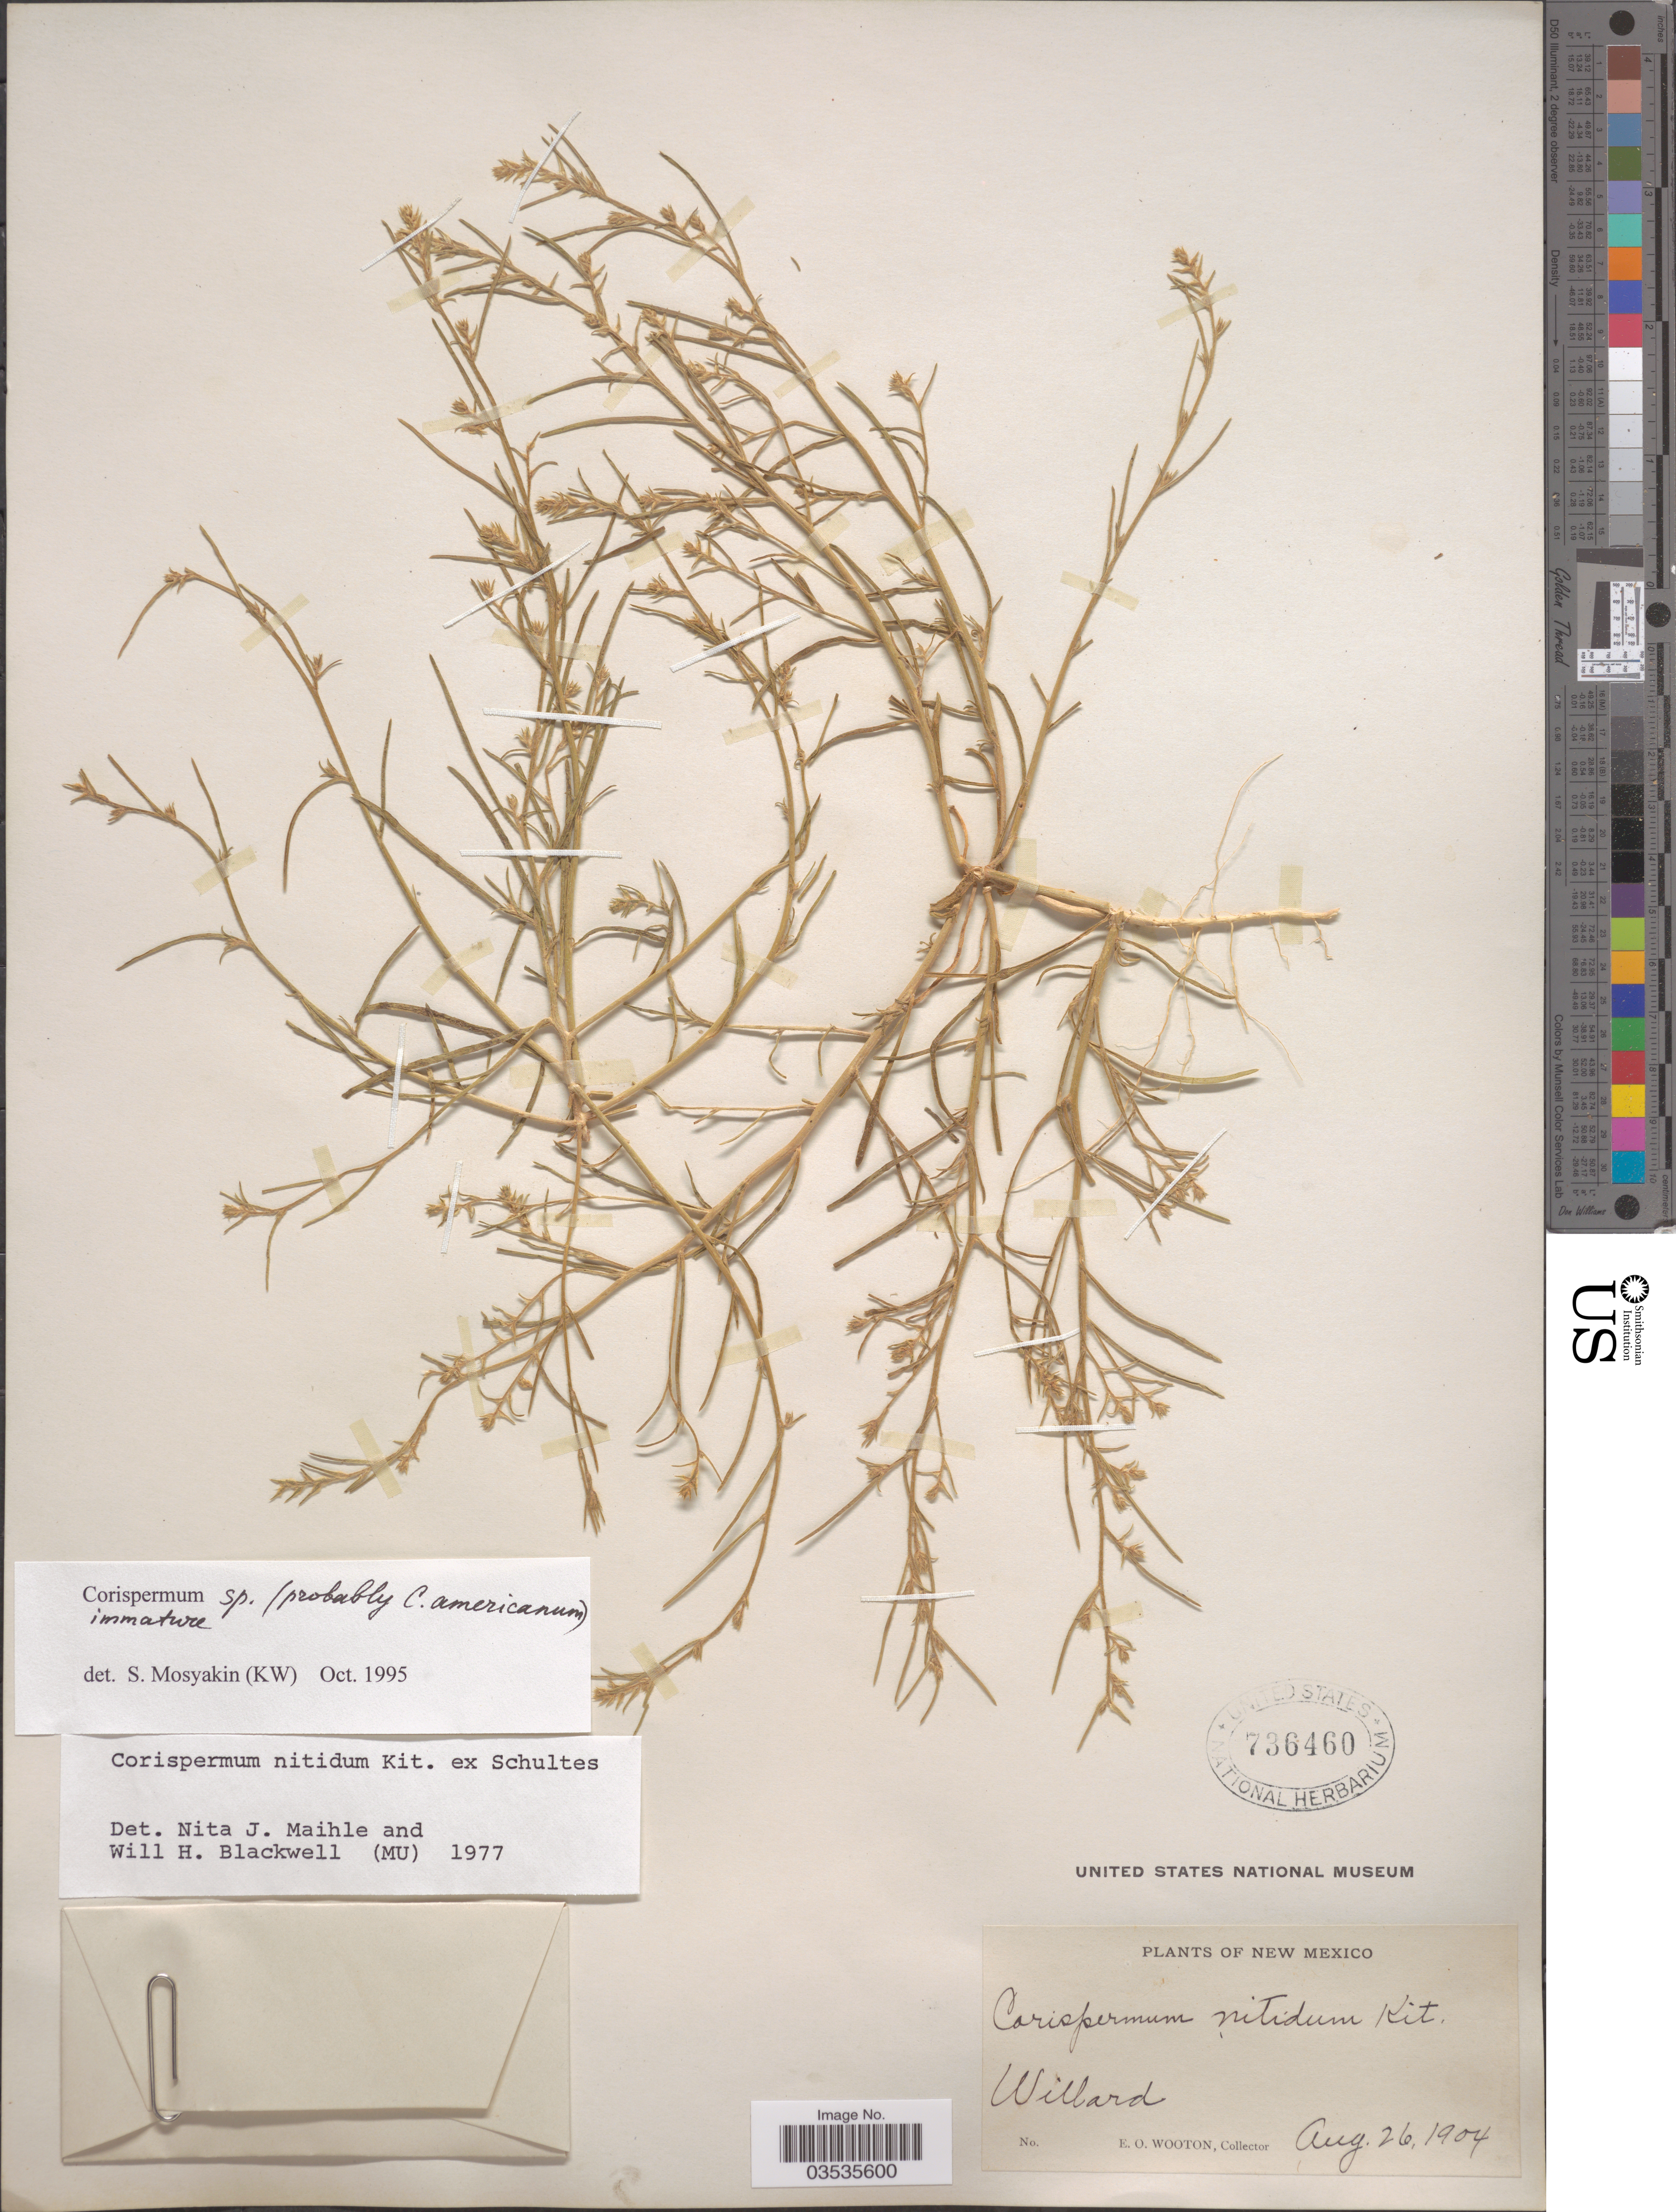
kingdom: Plantae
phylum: Tracheophyta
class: Magnoliopsida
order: Caryophyllales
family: Amaranthaceae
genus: Corispermum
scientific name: Corispermum americanum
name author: (Nutt.) Nutt.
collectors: E. O. Wooton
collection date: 1904-08-26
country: United States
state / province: New Mexico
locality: Willard.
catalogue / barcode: US 736460